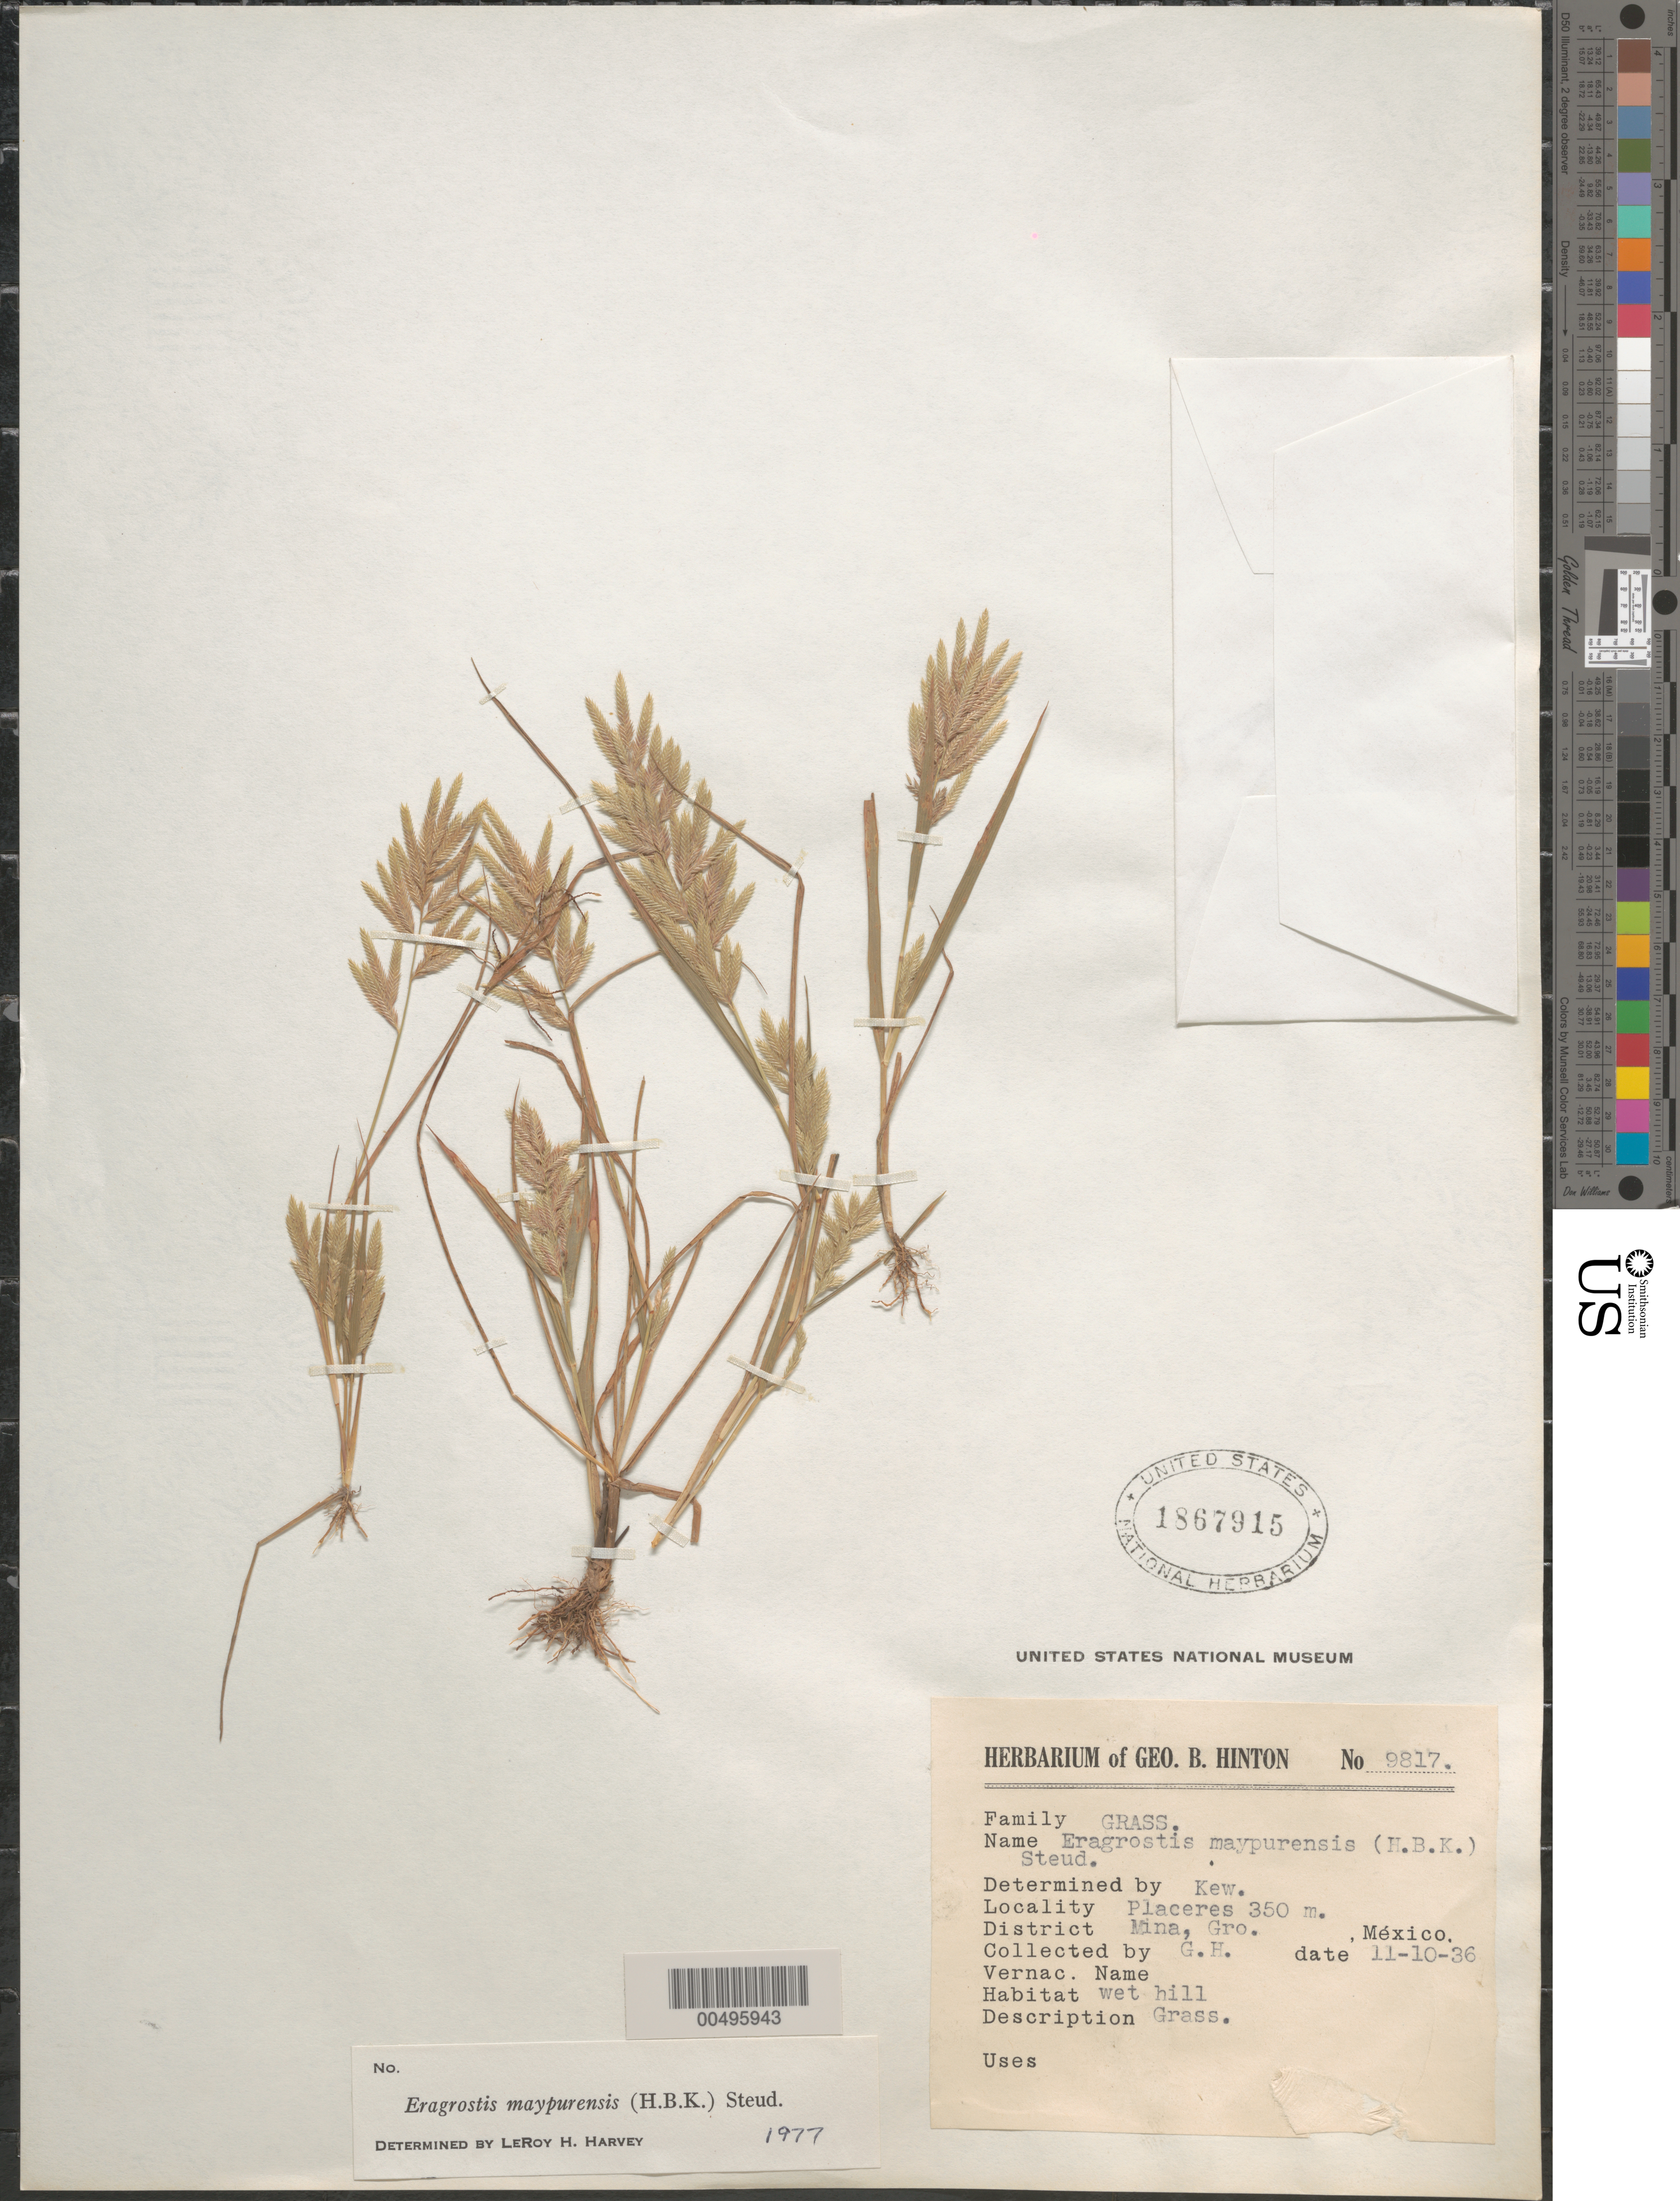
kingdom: Plantae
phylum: Tracheophyta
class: Liliopsida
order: Poales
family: Poaceae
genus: Eragrostis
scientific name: Eragrostis maypurensis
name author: (Kunth) Steud.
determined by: Harvey, L. H.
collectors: G. B. Hinton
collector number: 9817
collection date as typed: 11 Oct 1936 or 10 Nov 1936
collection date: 1936-10-11 or 1936-11-10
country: Mexico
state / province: Guerrero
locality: Mina Dist., Placeres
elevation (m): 350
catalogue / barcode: US 1867915